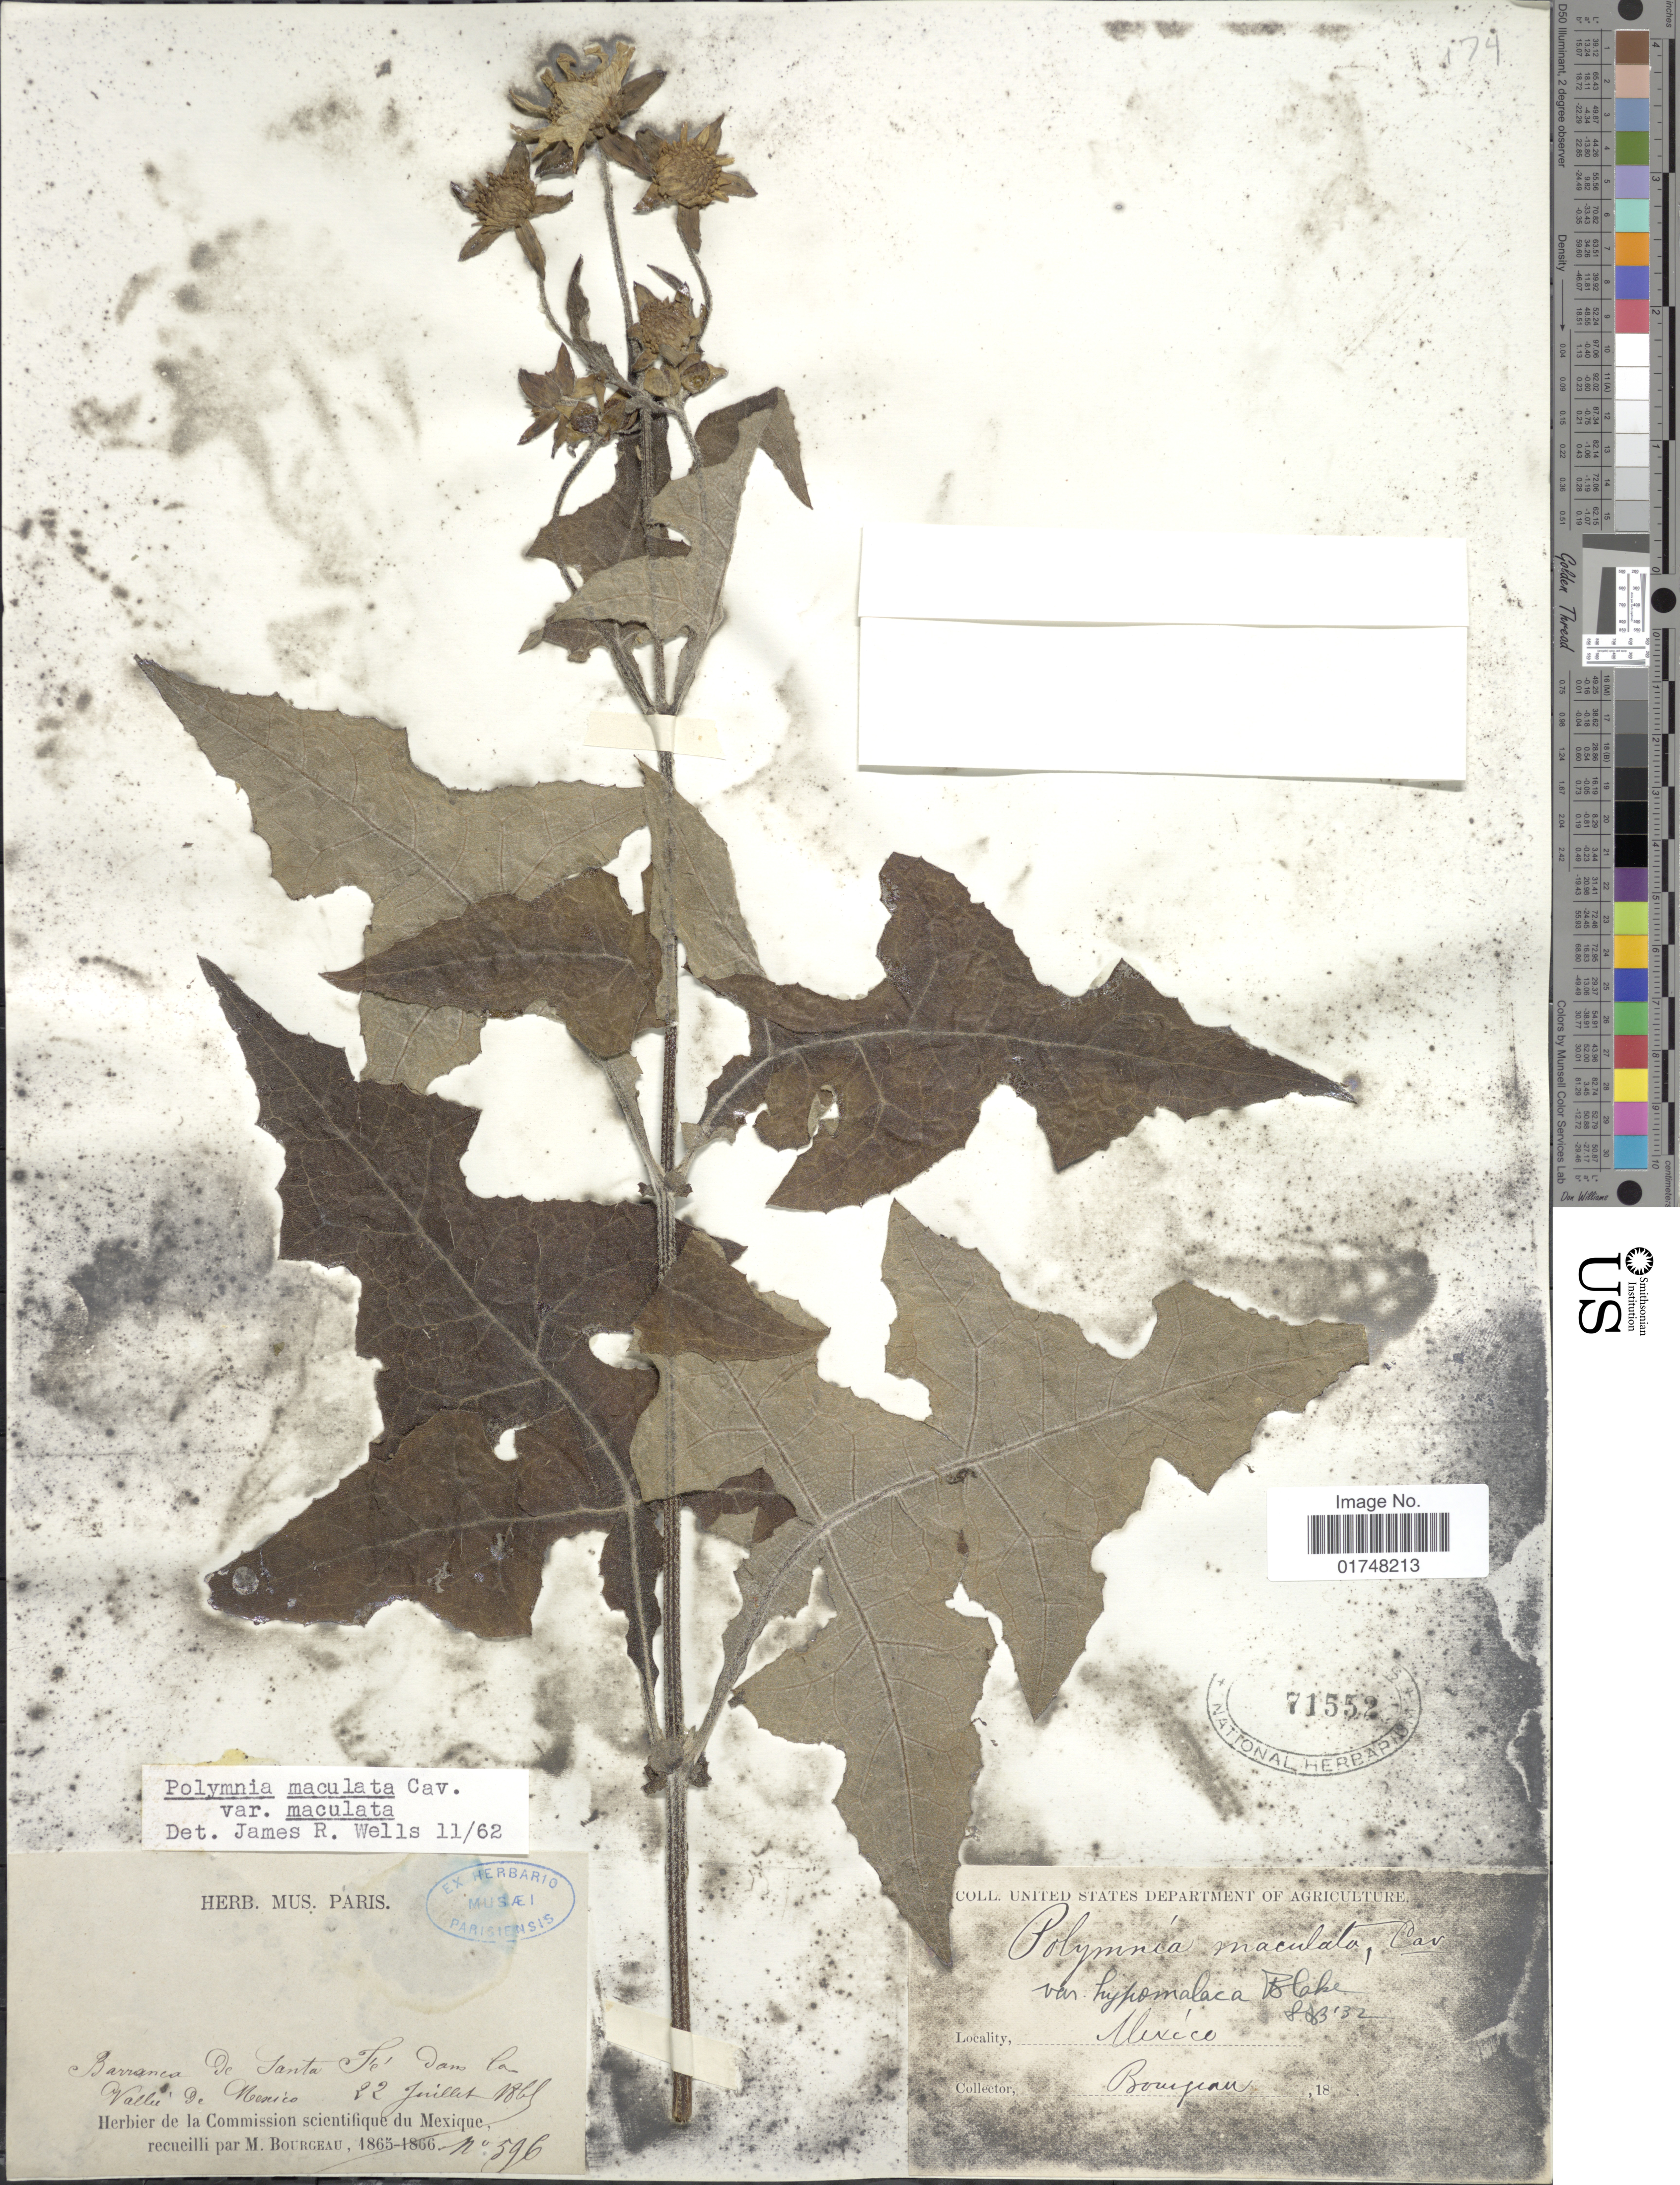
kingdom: Plantae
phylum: Tracheophyta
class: Magnoliopsida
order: Asterales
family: Asteraceae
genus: Smallanthus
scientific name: Smallanthus maculatus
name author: (Cav.) H. Rob.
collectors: M. Bourgeau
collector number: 596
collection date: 1869-07-22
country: Mexico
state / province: México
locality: Barranca de Santa Fe dans las vallee de Mexico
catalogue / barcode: US 71552